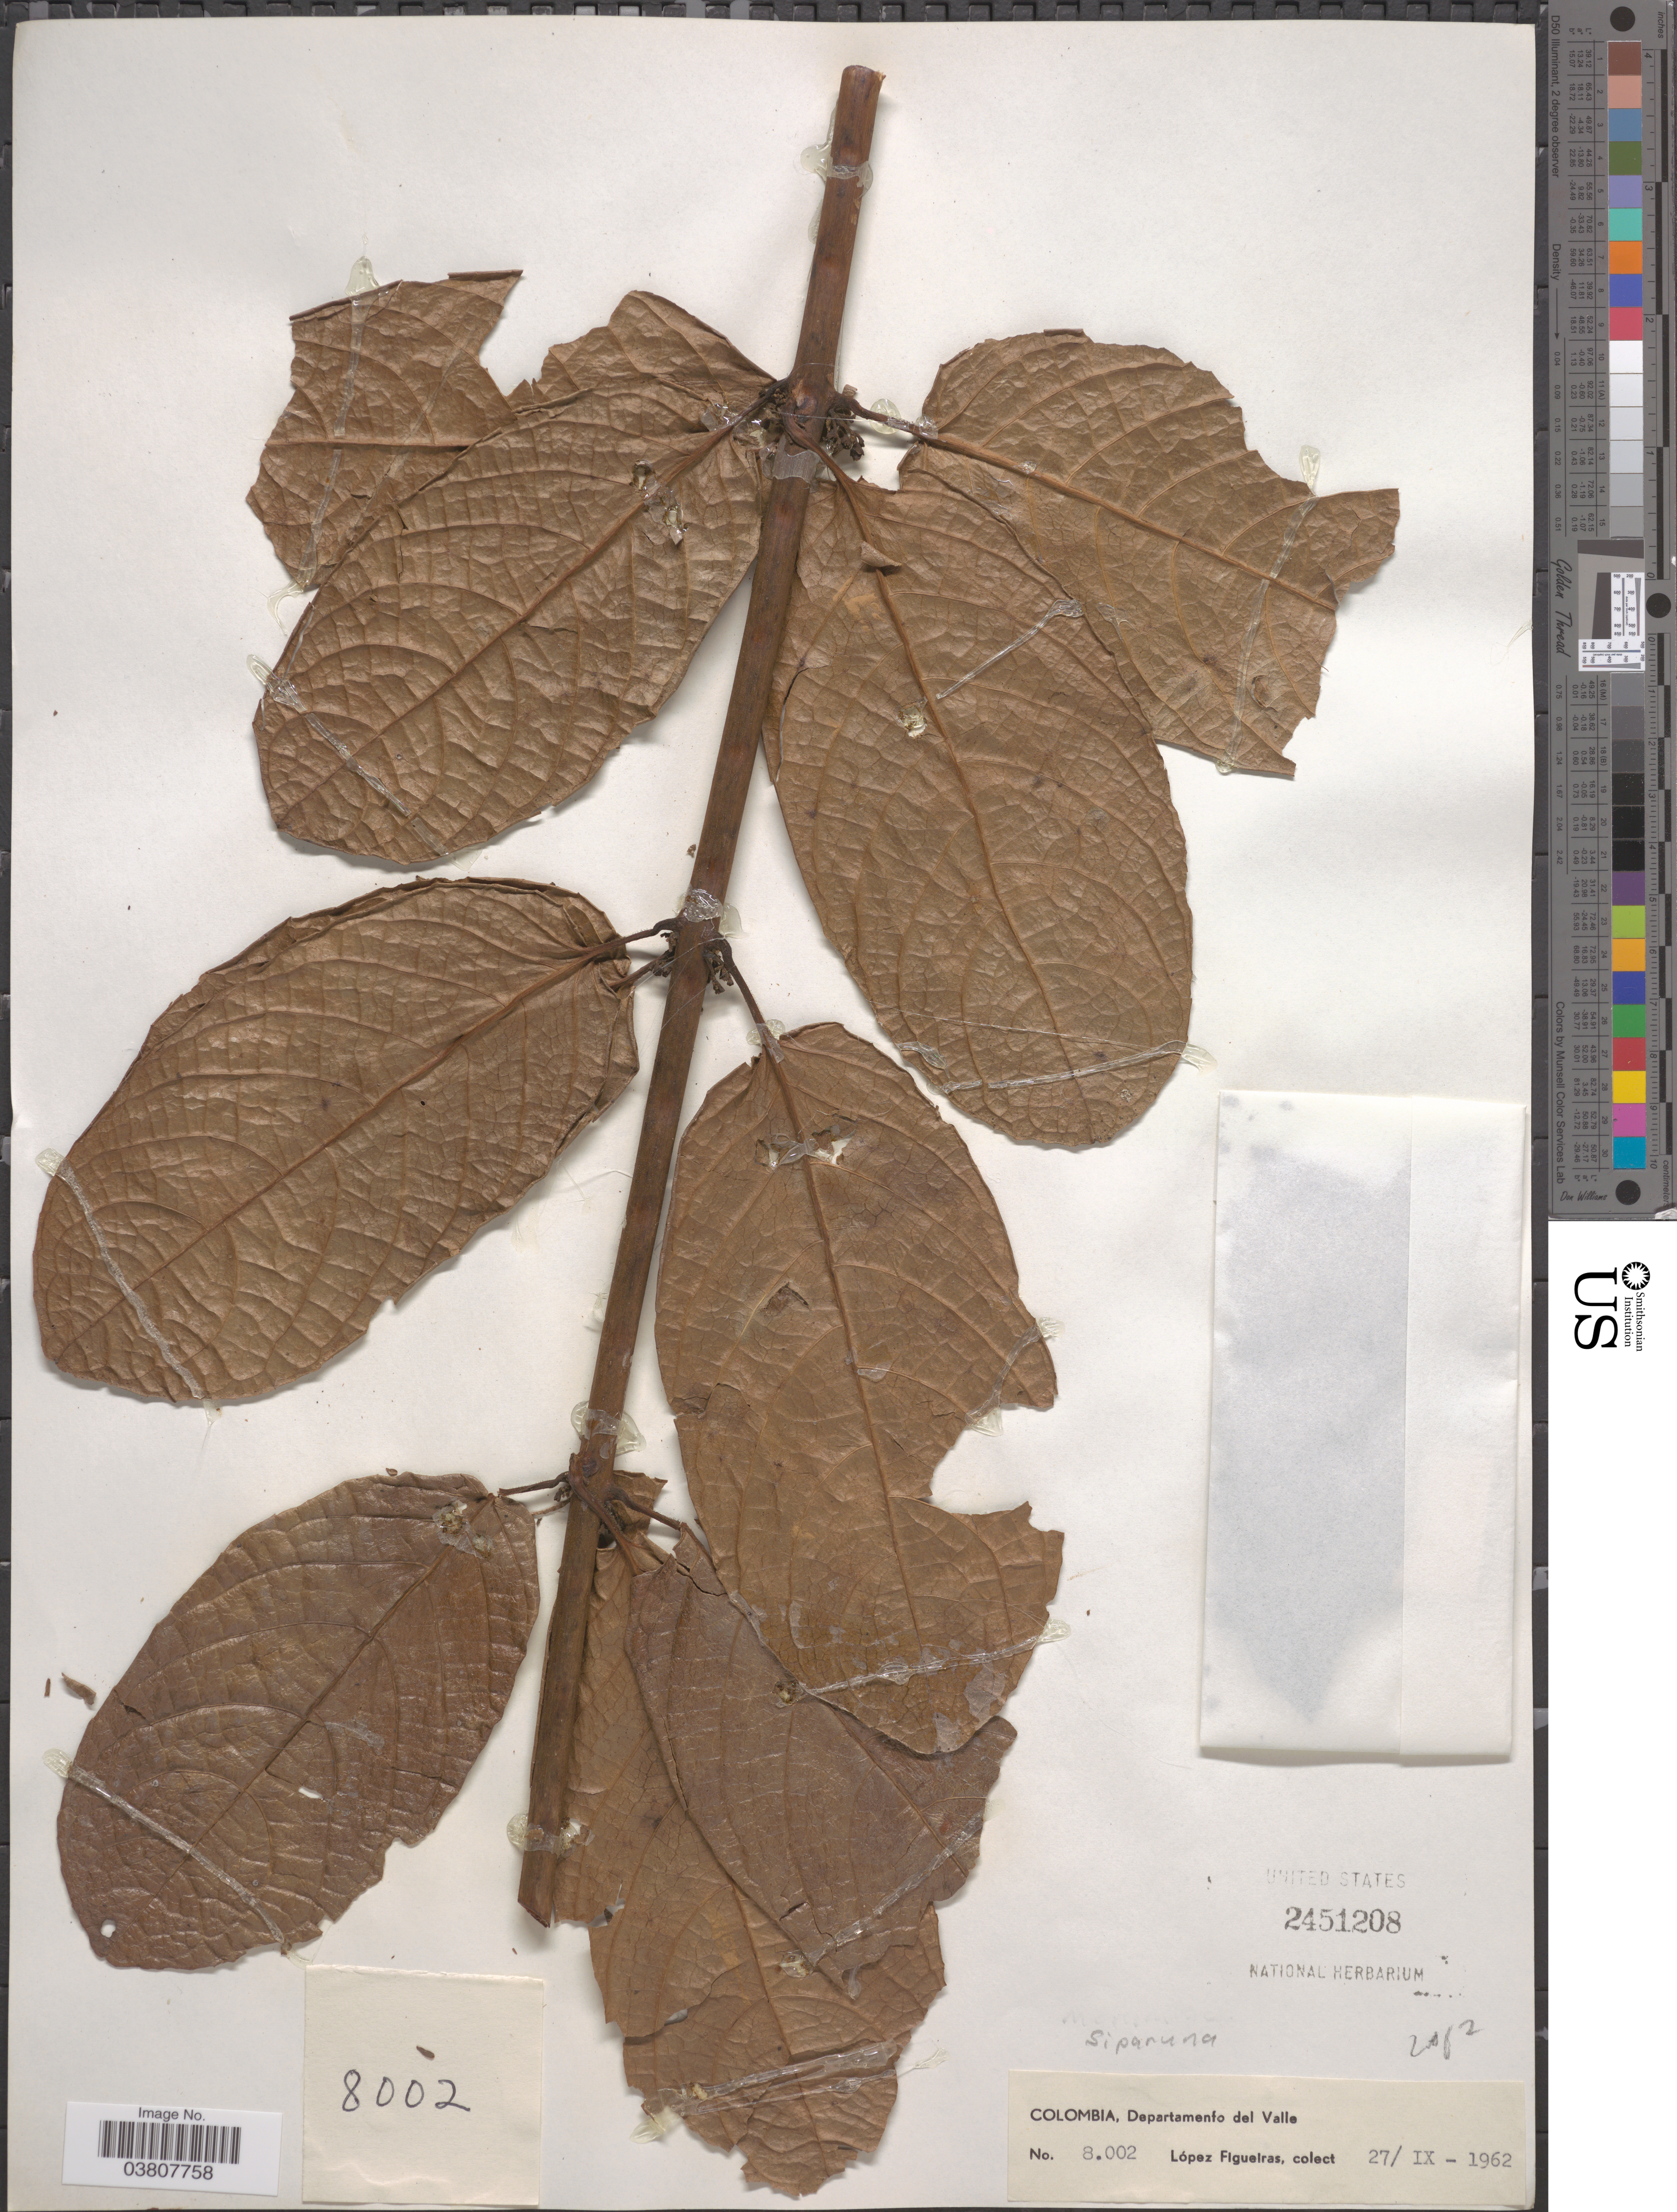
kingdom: Plantae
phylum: Tracheophyta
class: Magnoliopsida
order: Laurales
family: Siparunaceae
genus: Siparuna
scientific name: Siparuna sp.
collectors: M. López Figueiras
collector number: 8002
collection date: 1962-09-27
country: Colombia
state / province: Valle del Cauca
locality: Departamento del Valle.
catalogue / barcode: US 2451208